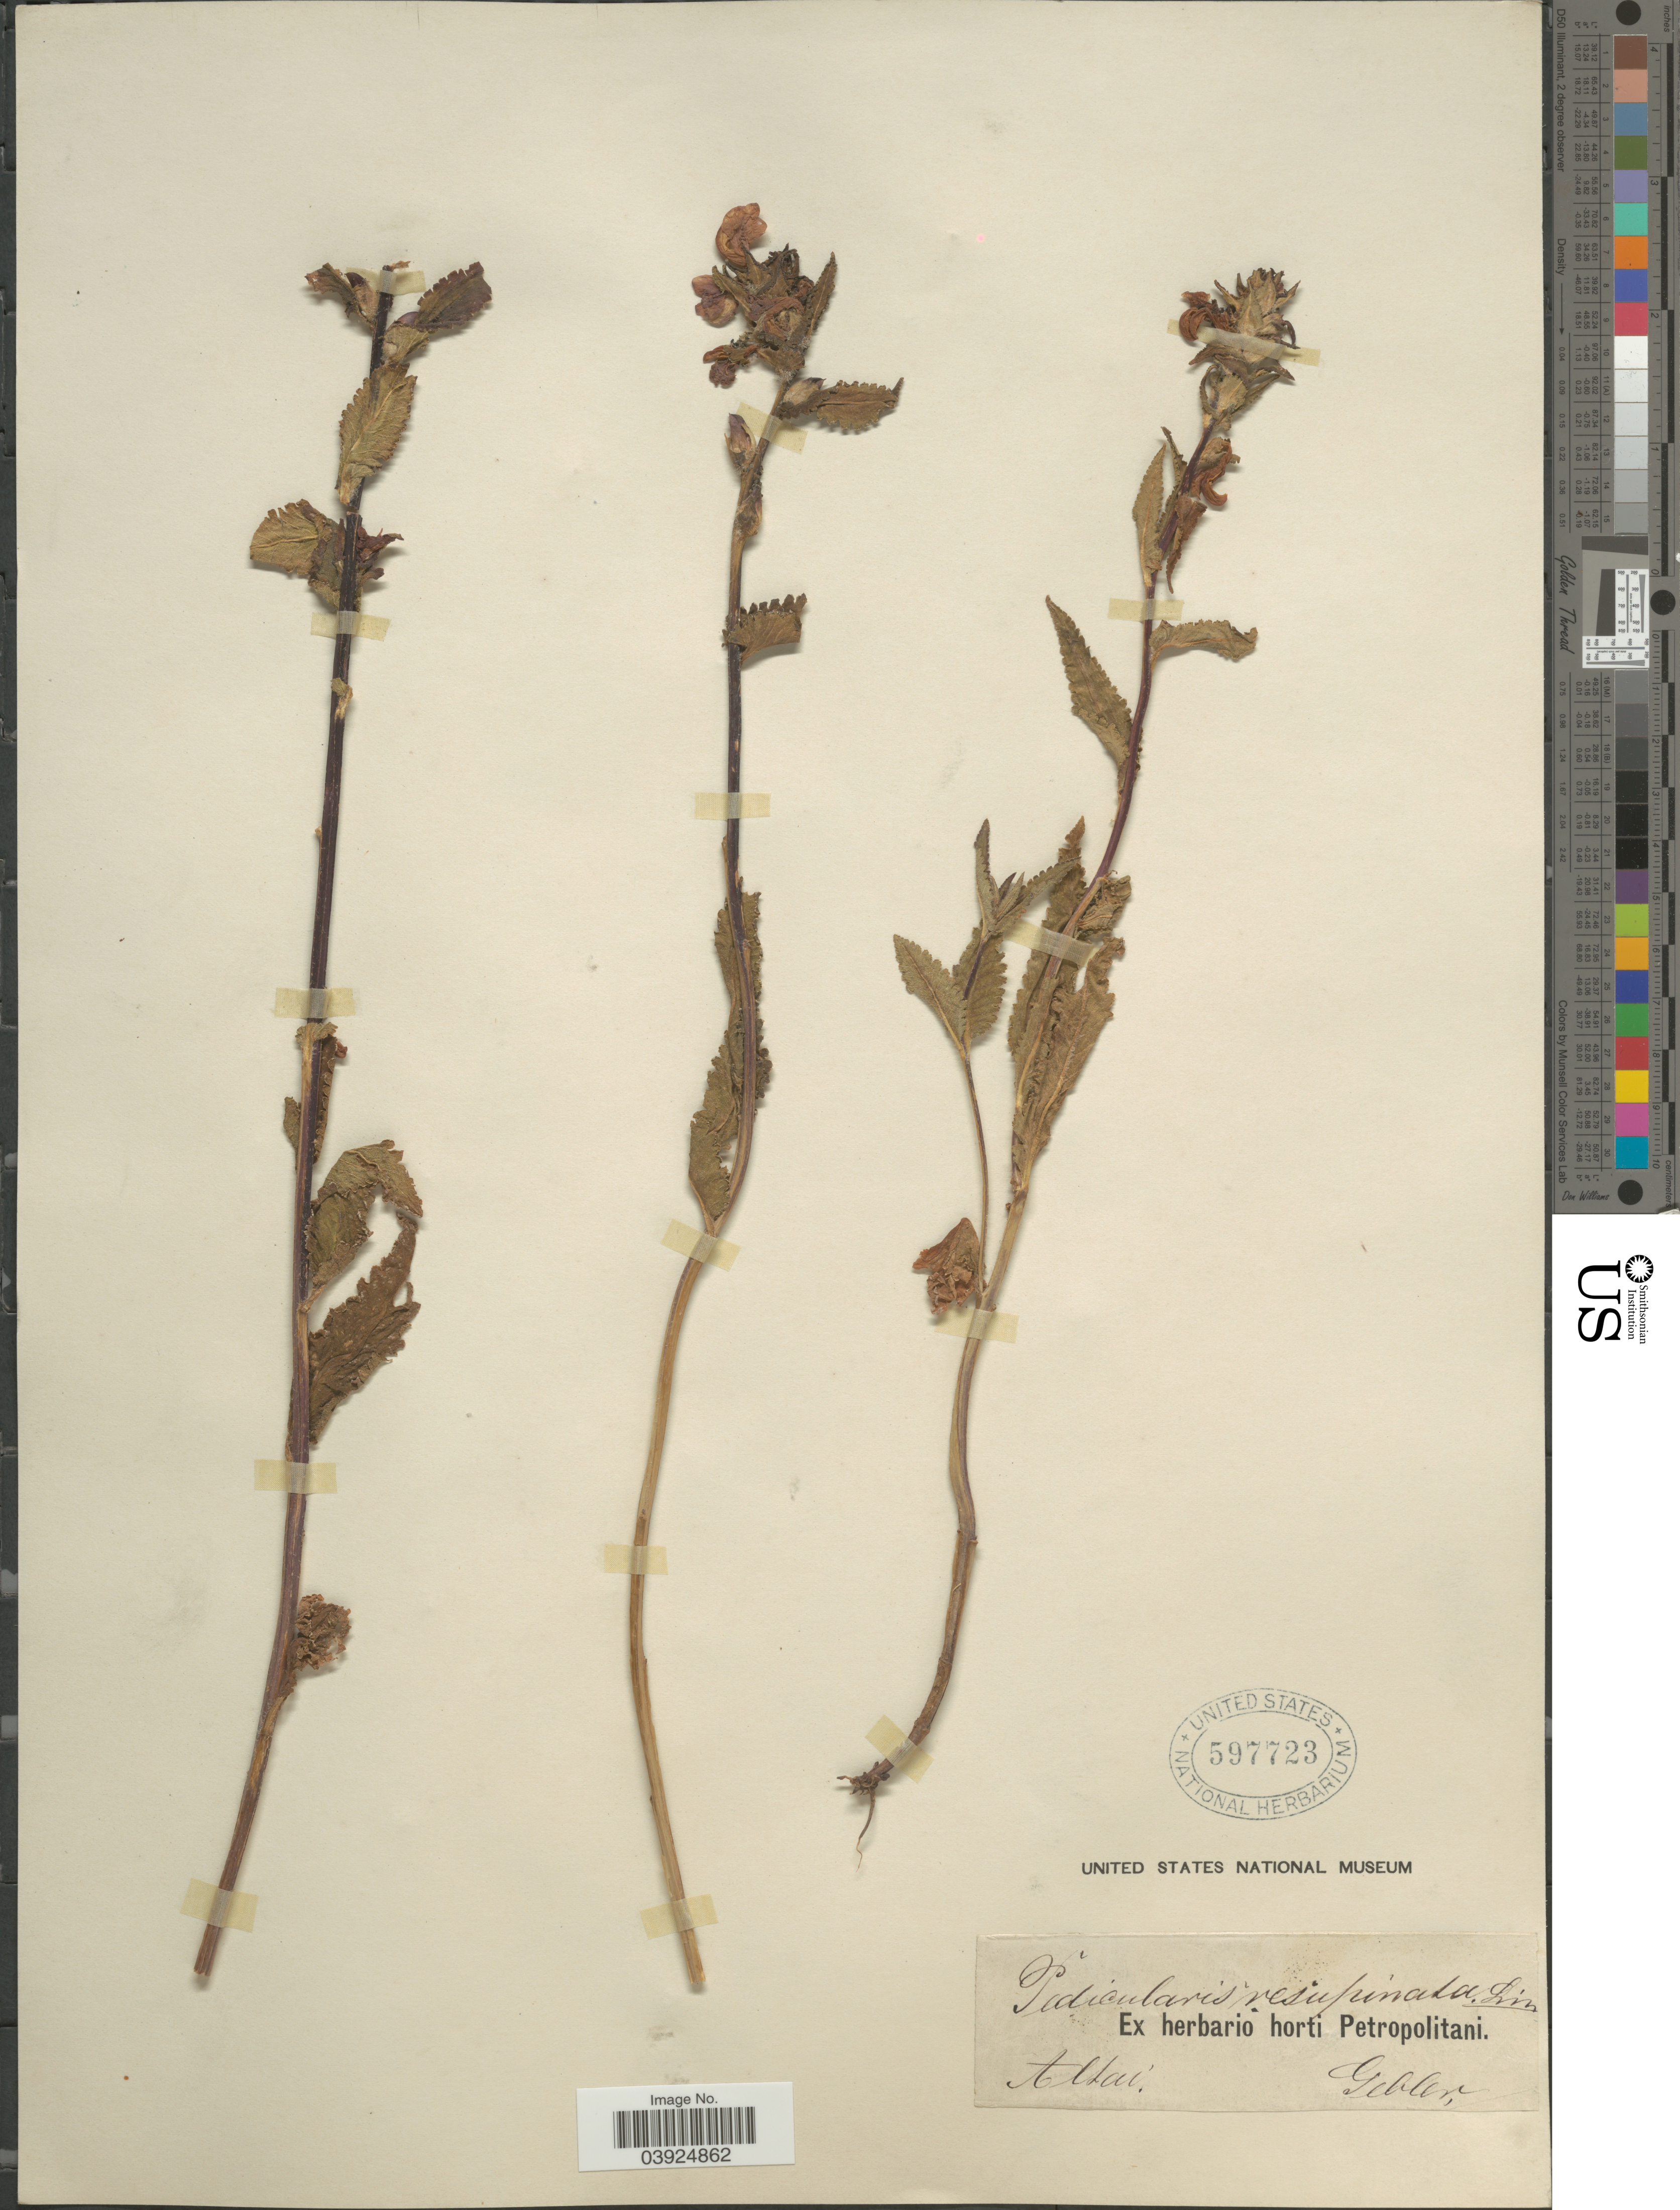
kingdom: Plantae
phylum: Tracheophyta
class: Magnoliopsida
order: Lamiales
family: Orobanchaceae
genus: Pedicularis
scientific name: Pedicularis resupinata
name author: L.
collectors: Gebler, --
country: Russian Federation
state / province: Altai Republic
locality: Altai.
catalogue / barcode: US 597723